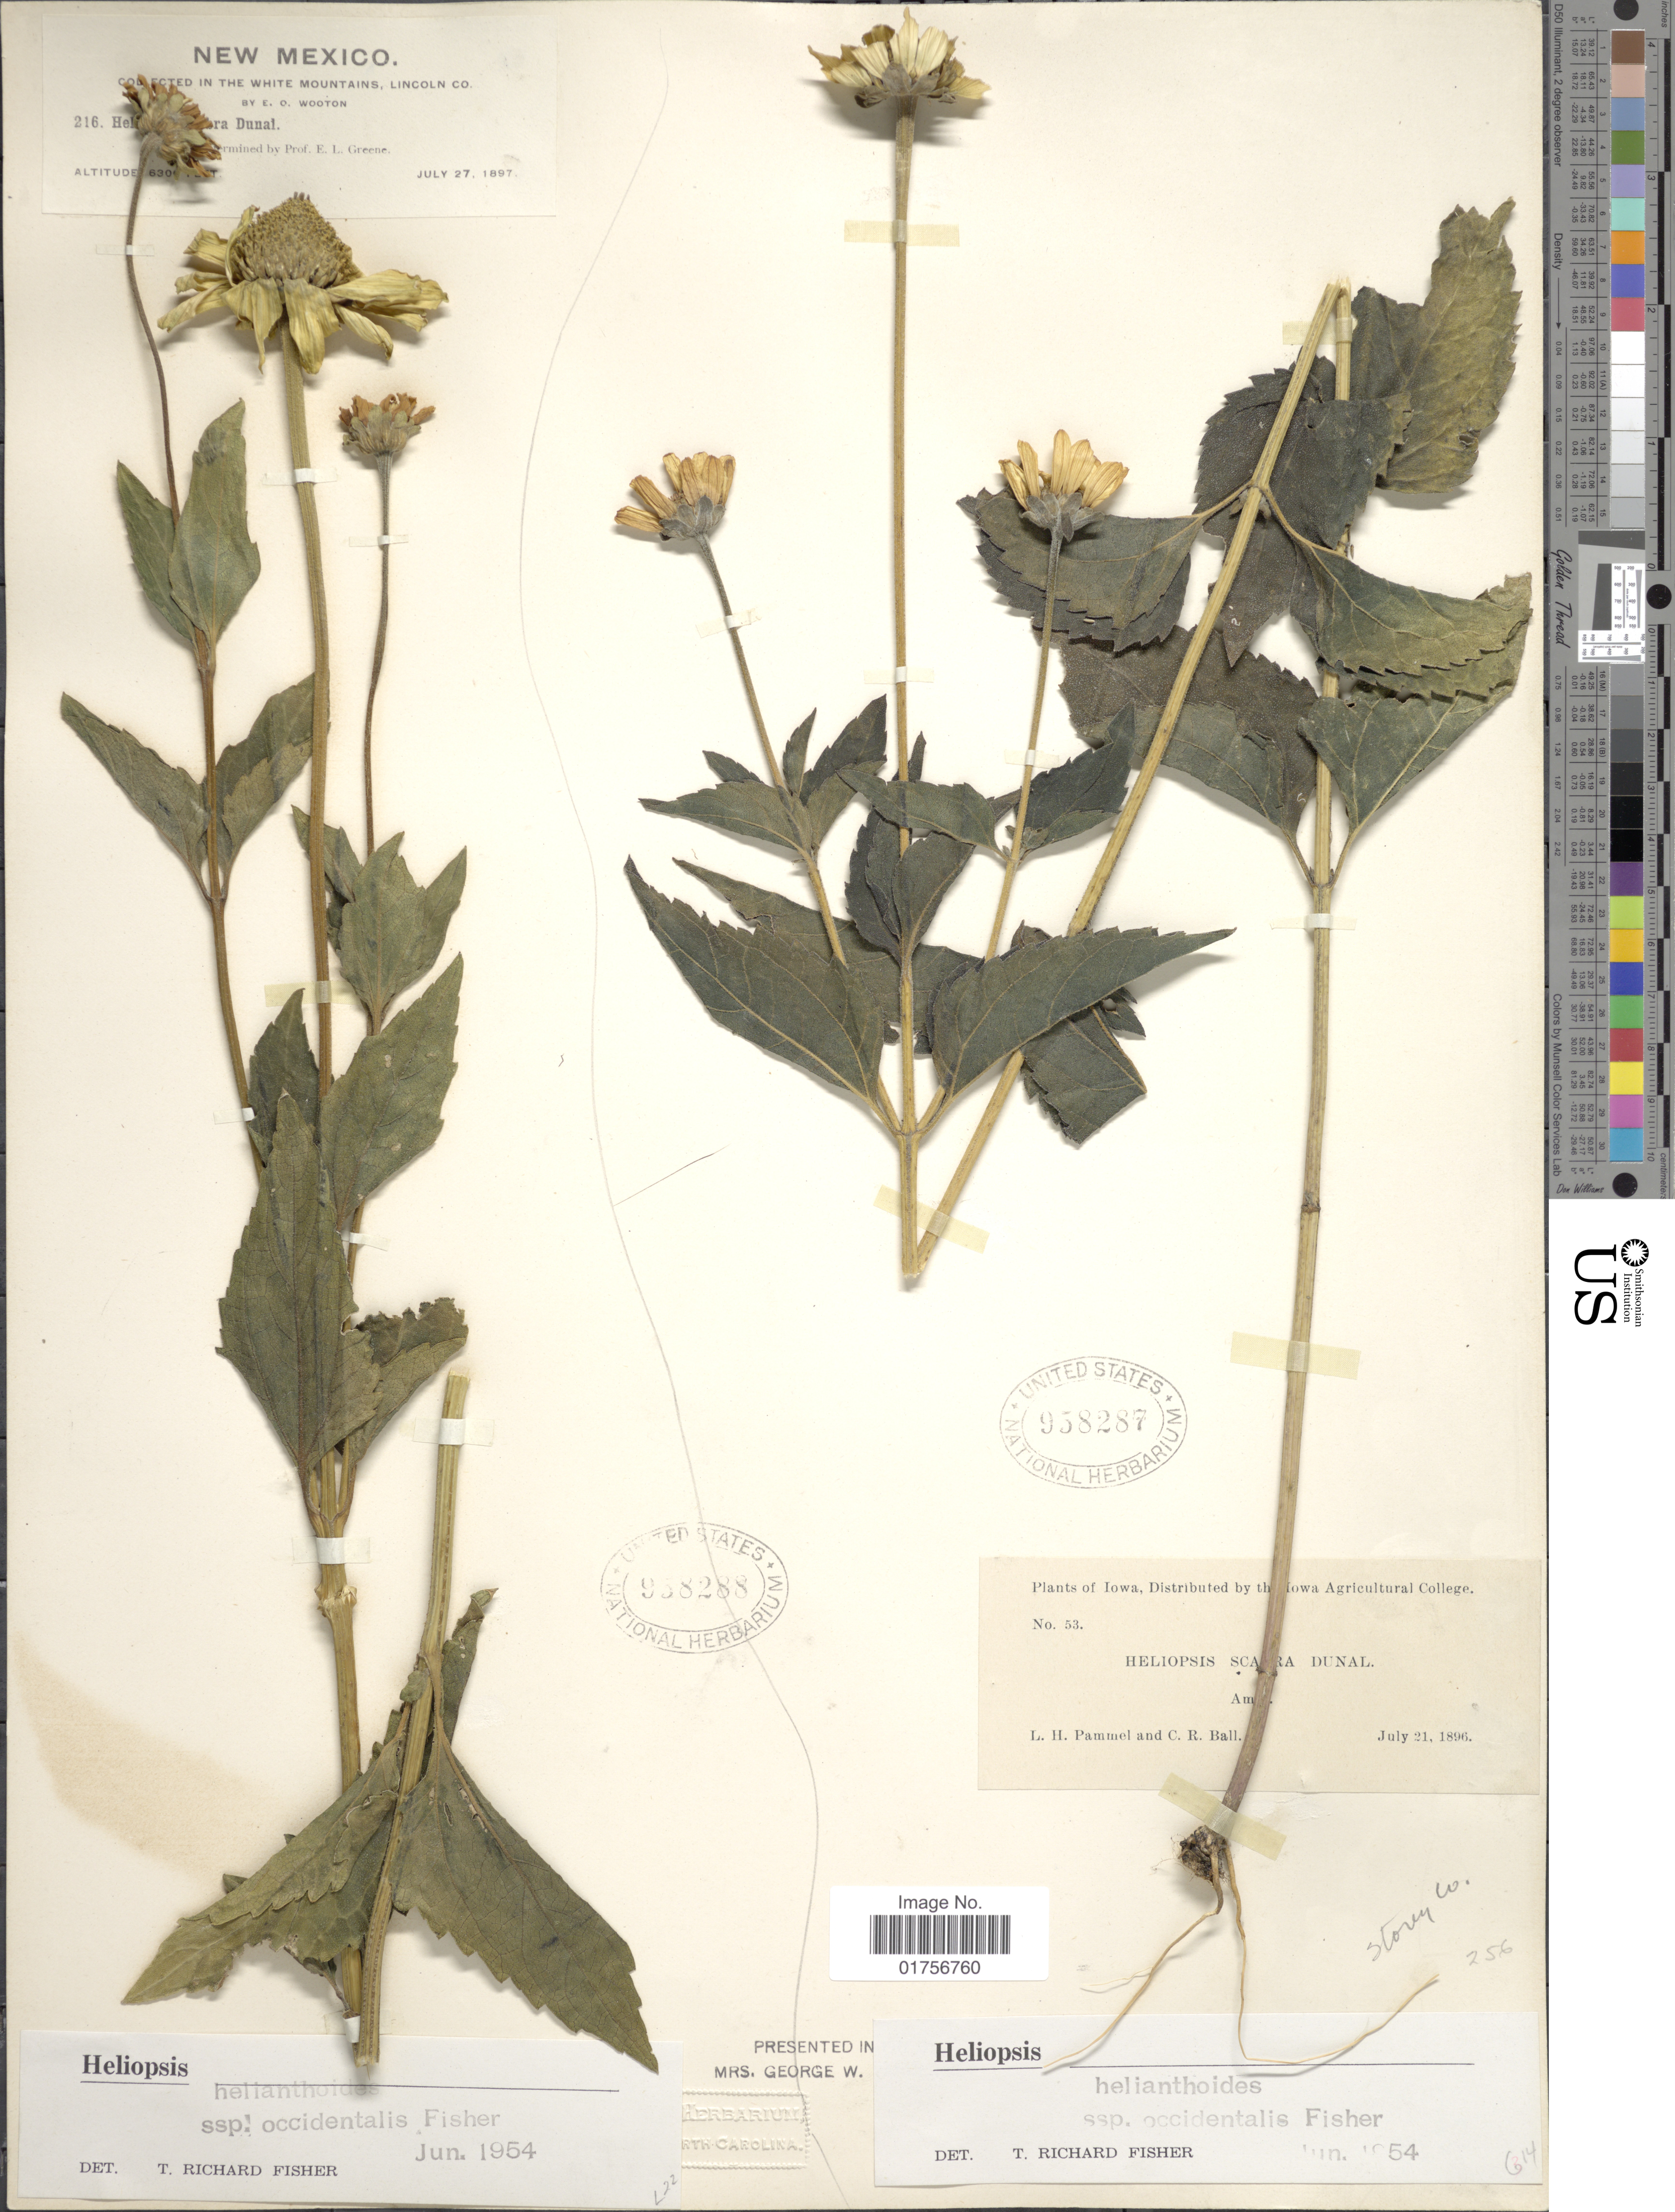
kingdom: Plantae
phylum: Tracheophyta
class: Magnoliopsida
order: Asterales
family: Asteraceae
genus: Heliopsis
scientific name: Heliopsis helianthoides subsp. occidentalis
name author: T.R. Fisher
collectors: E. O. Wooton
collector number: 216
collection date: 1897-07-27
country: United States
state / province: New Mexico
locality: In the White Mountains, Lincoln Co.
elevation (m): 1920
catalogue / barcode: US 958288